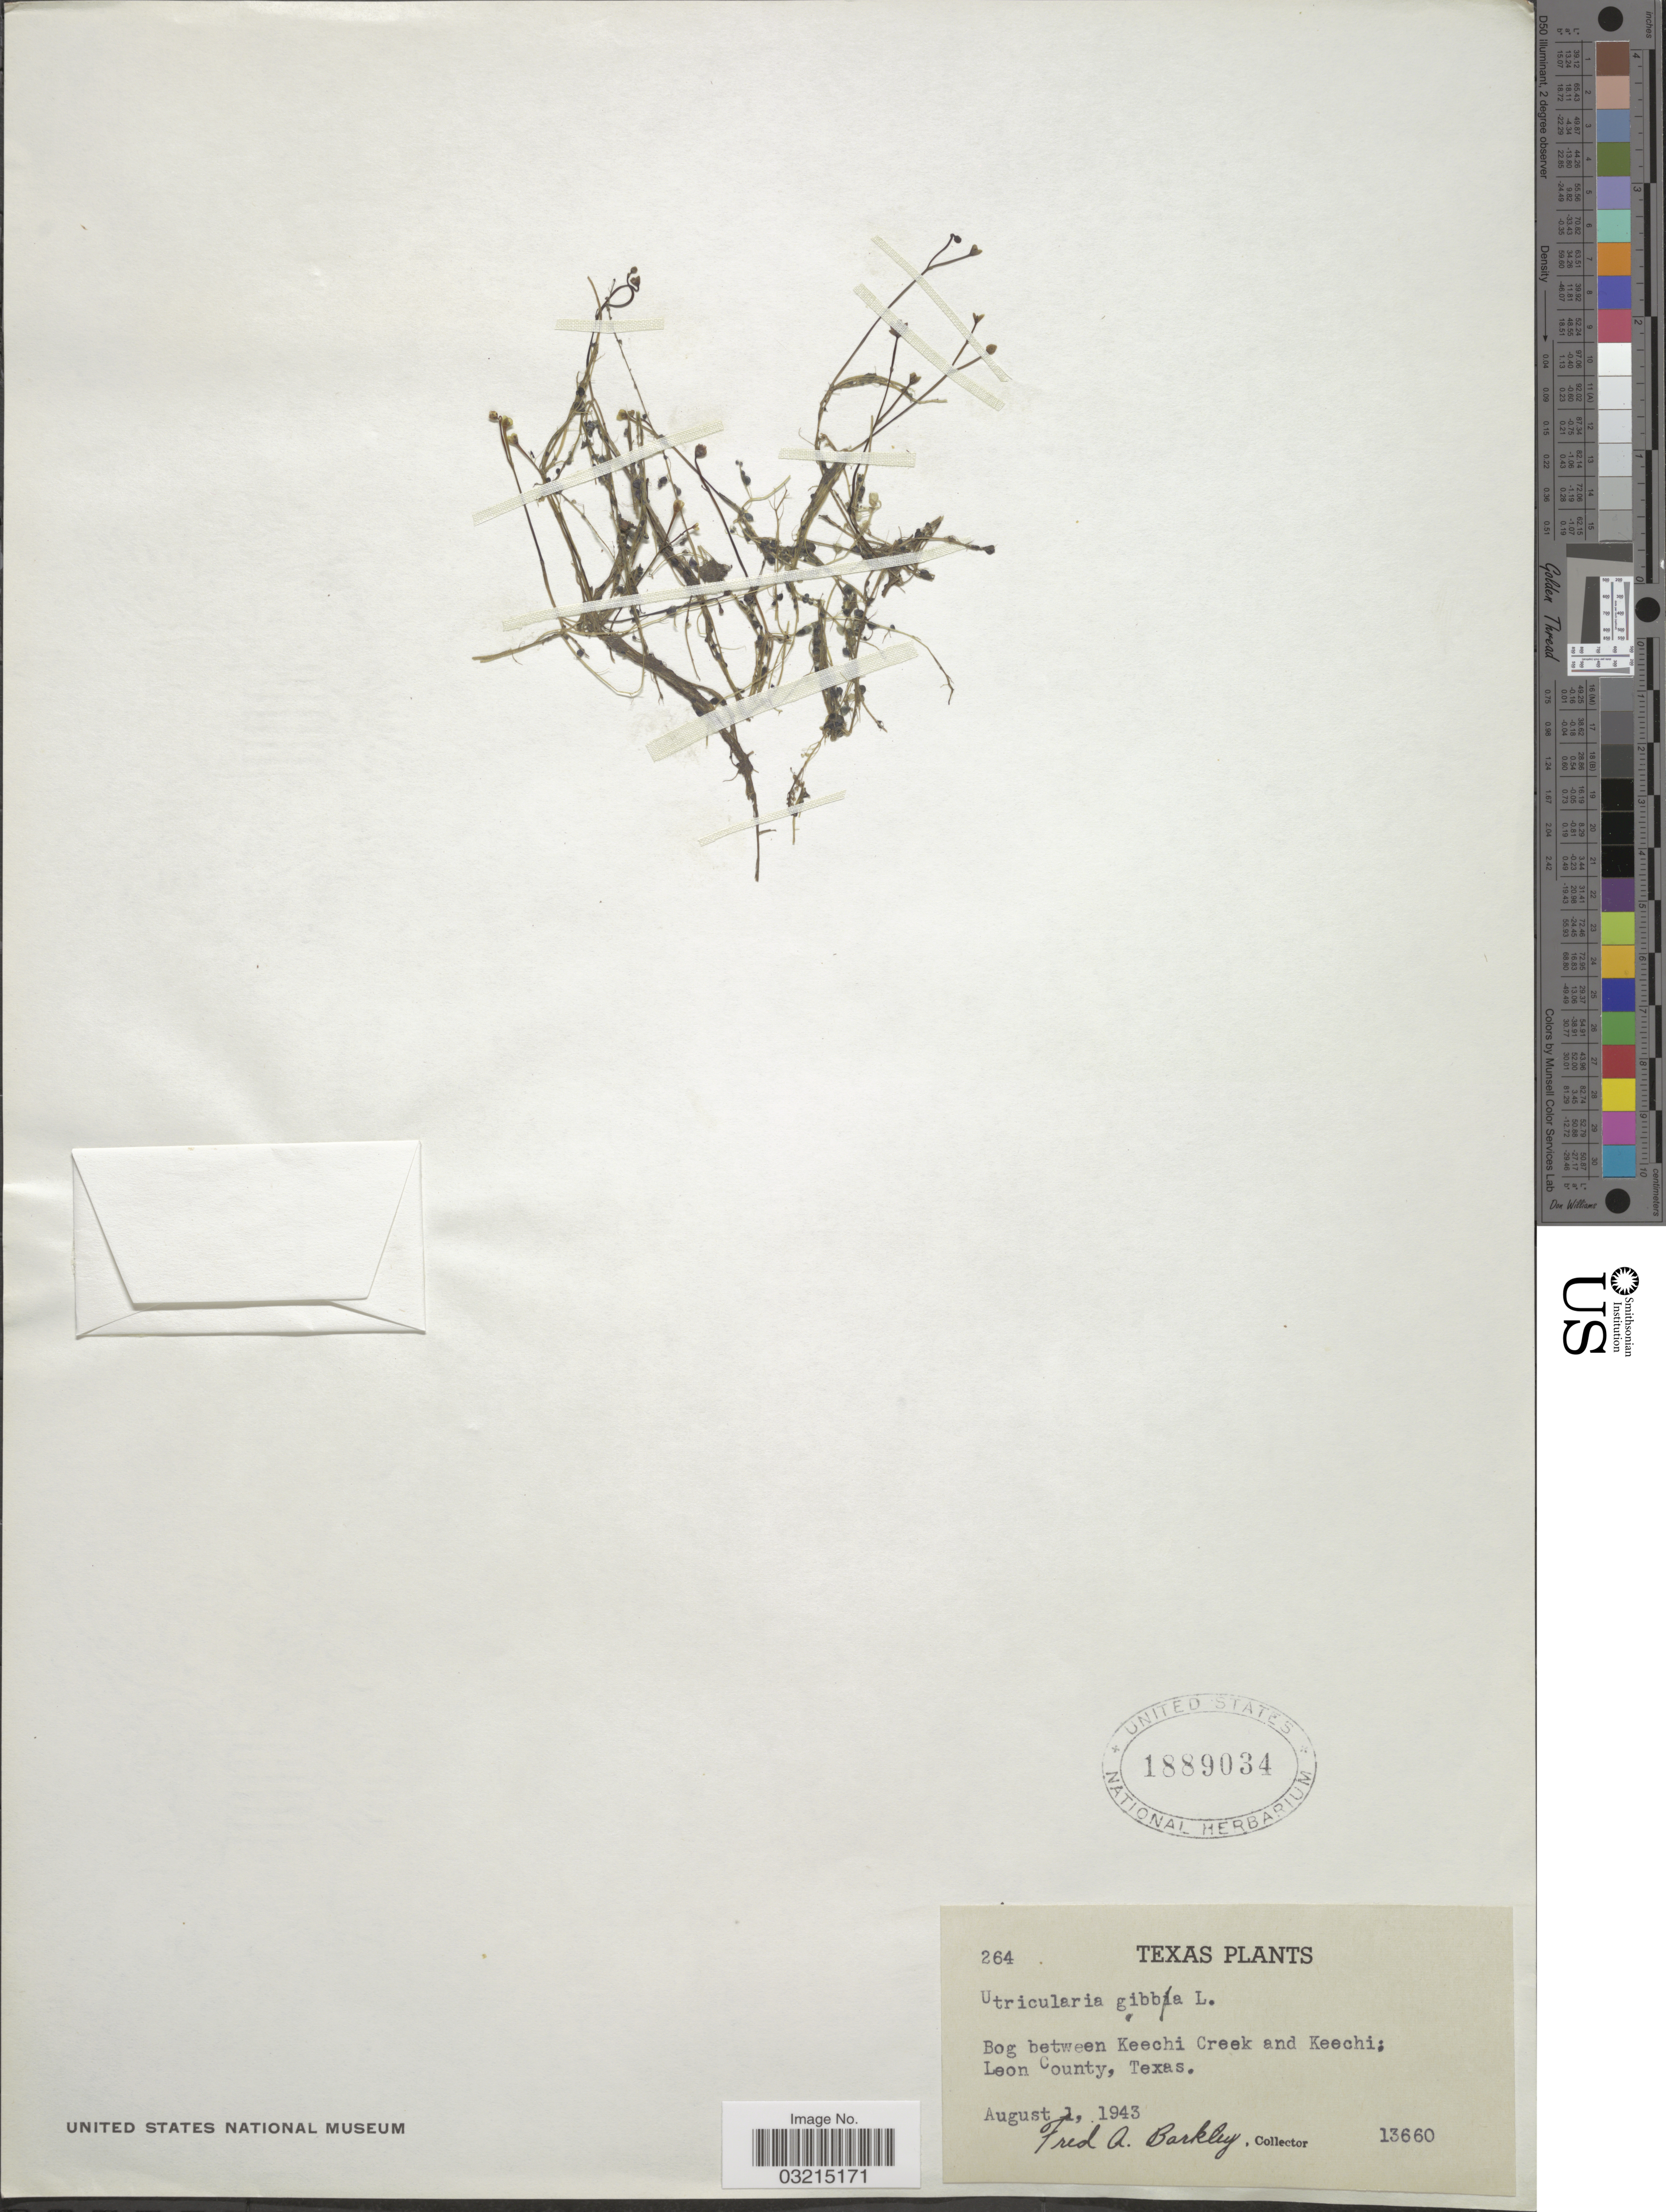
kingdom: Plantae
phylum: Tracheophyta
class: Magnoliopsida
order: Lamiales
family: Lentibulariaceae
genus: Utricularia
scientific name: Utricularia gibba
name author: L.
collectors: F. A. Barkley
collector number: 13660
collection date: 1943-08-01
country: United States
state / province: Texas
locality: Bog between Keechi Creek and Keechi; Leon County.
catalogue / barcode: US 1889034